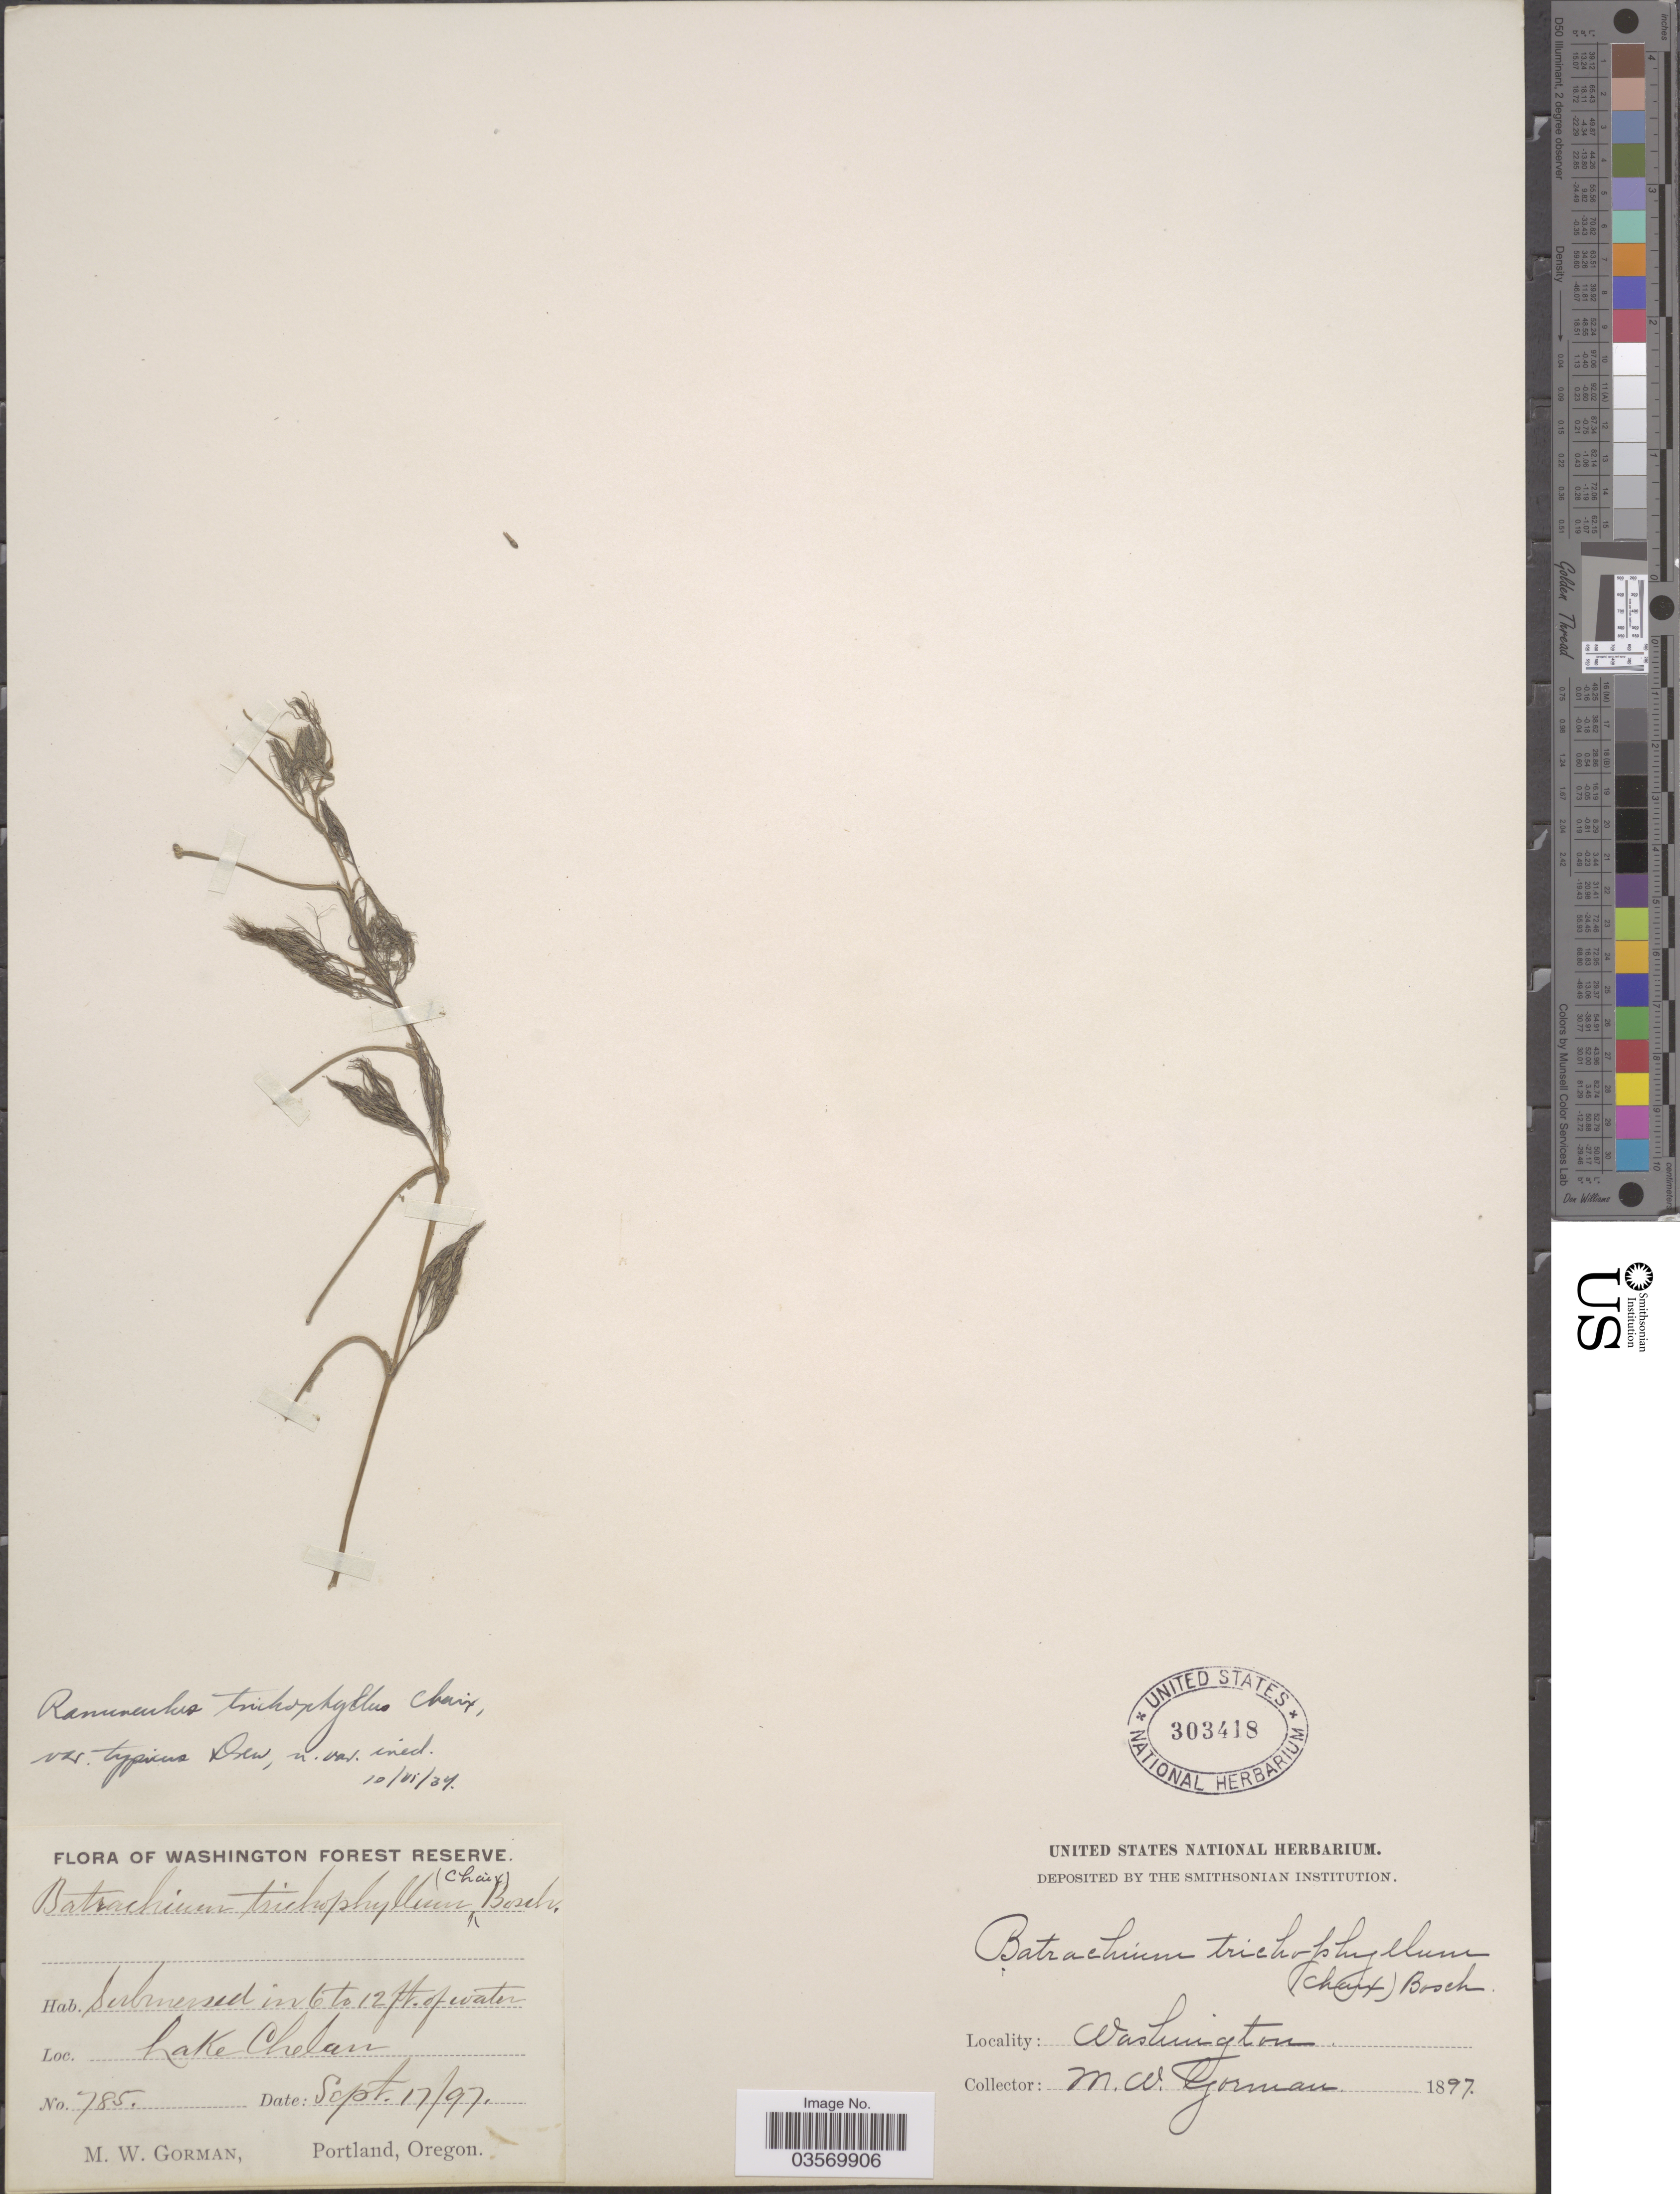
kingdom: Plantae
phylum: Tracheophyta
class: Magnoliopsida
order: Ranunculales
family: Ranunculaceae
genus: Ranunculus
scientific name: Ranunculus trichophyllus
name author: Chaix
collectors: M. W. Gorman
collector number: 785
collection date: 1897-09-17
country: United States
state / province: Washington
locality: Washington Forest Reserve. Lake Chelan.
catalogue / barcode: US 303418